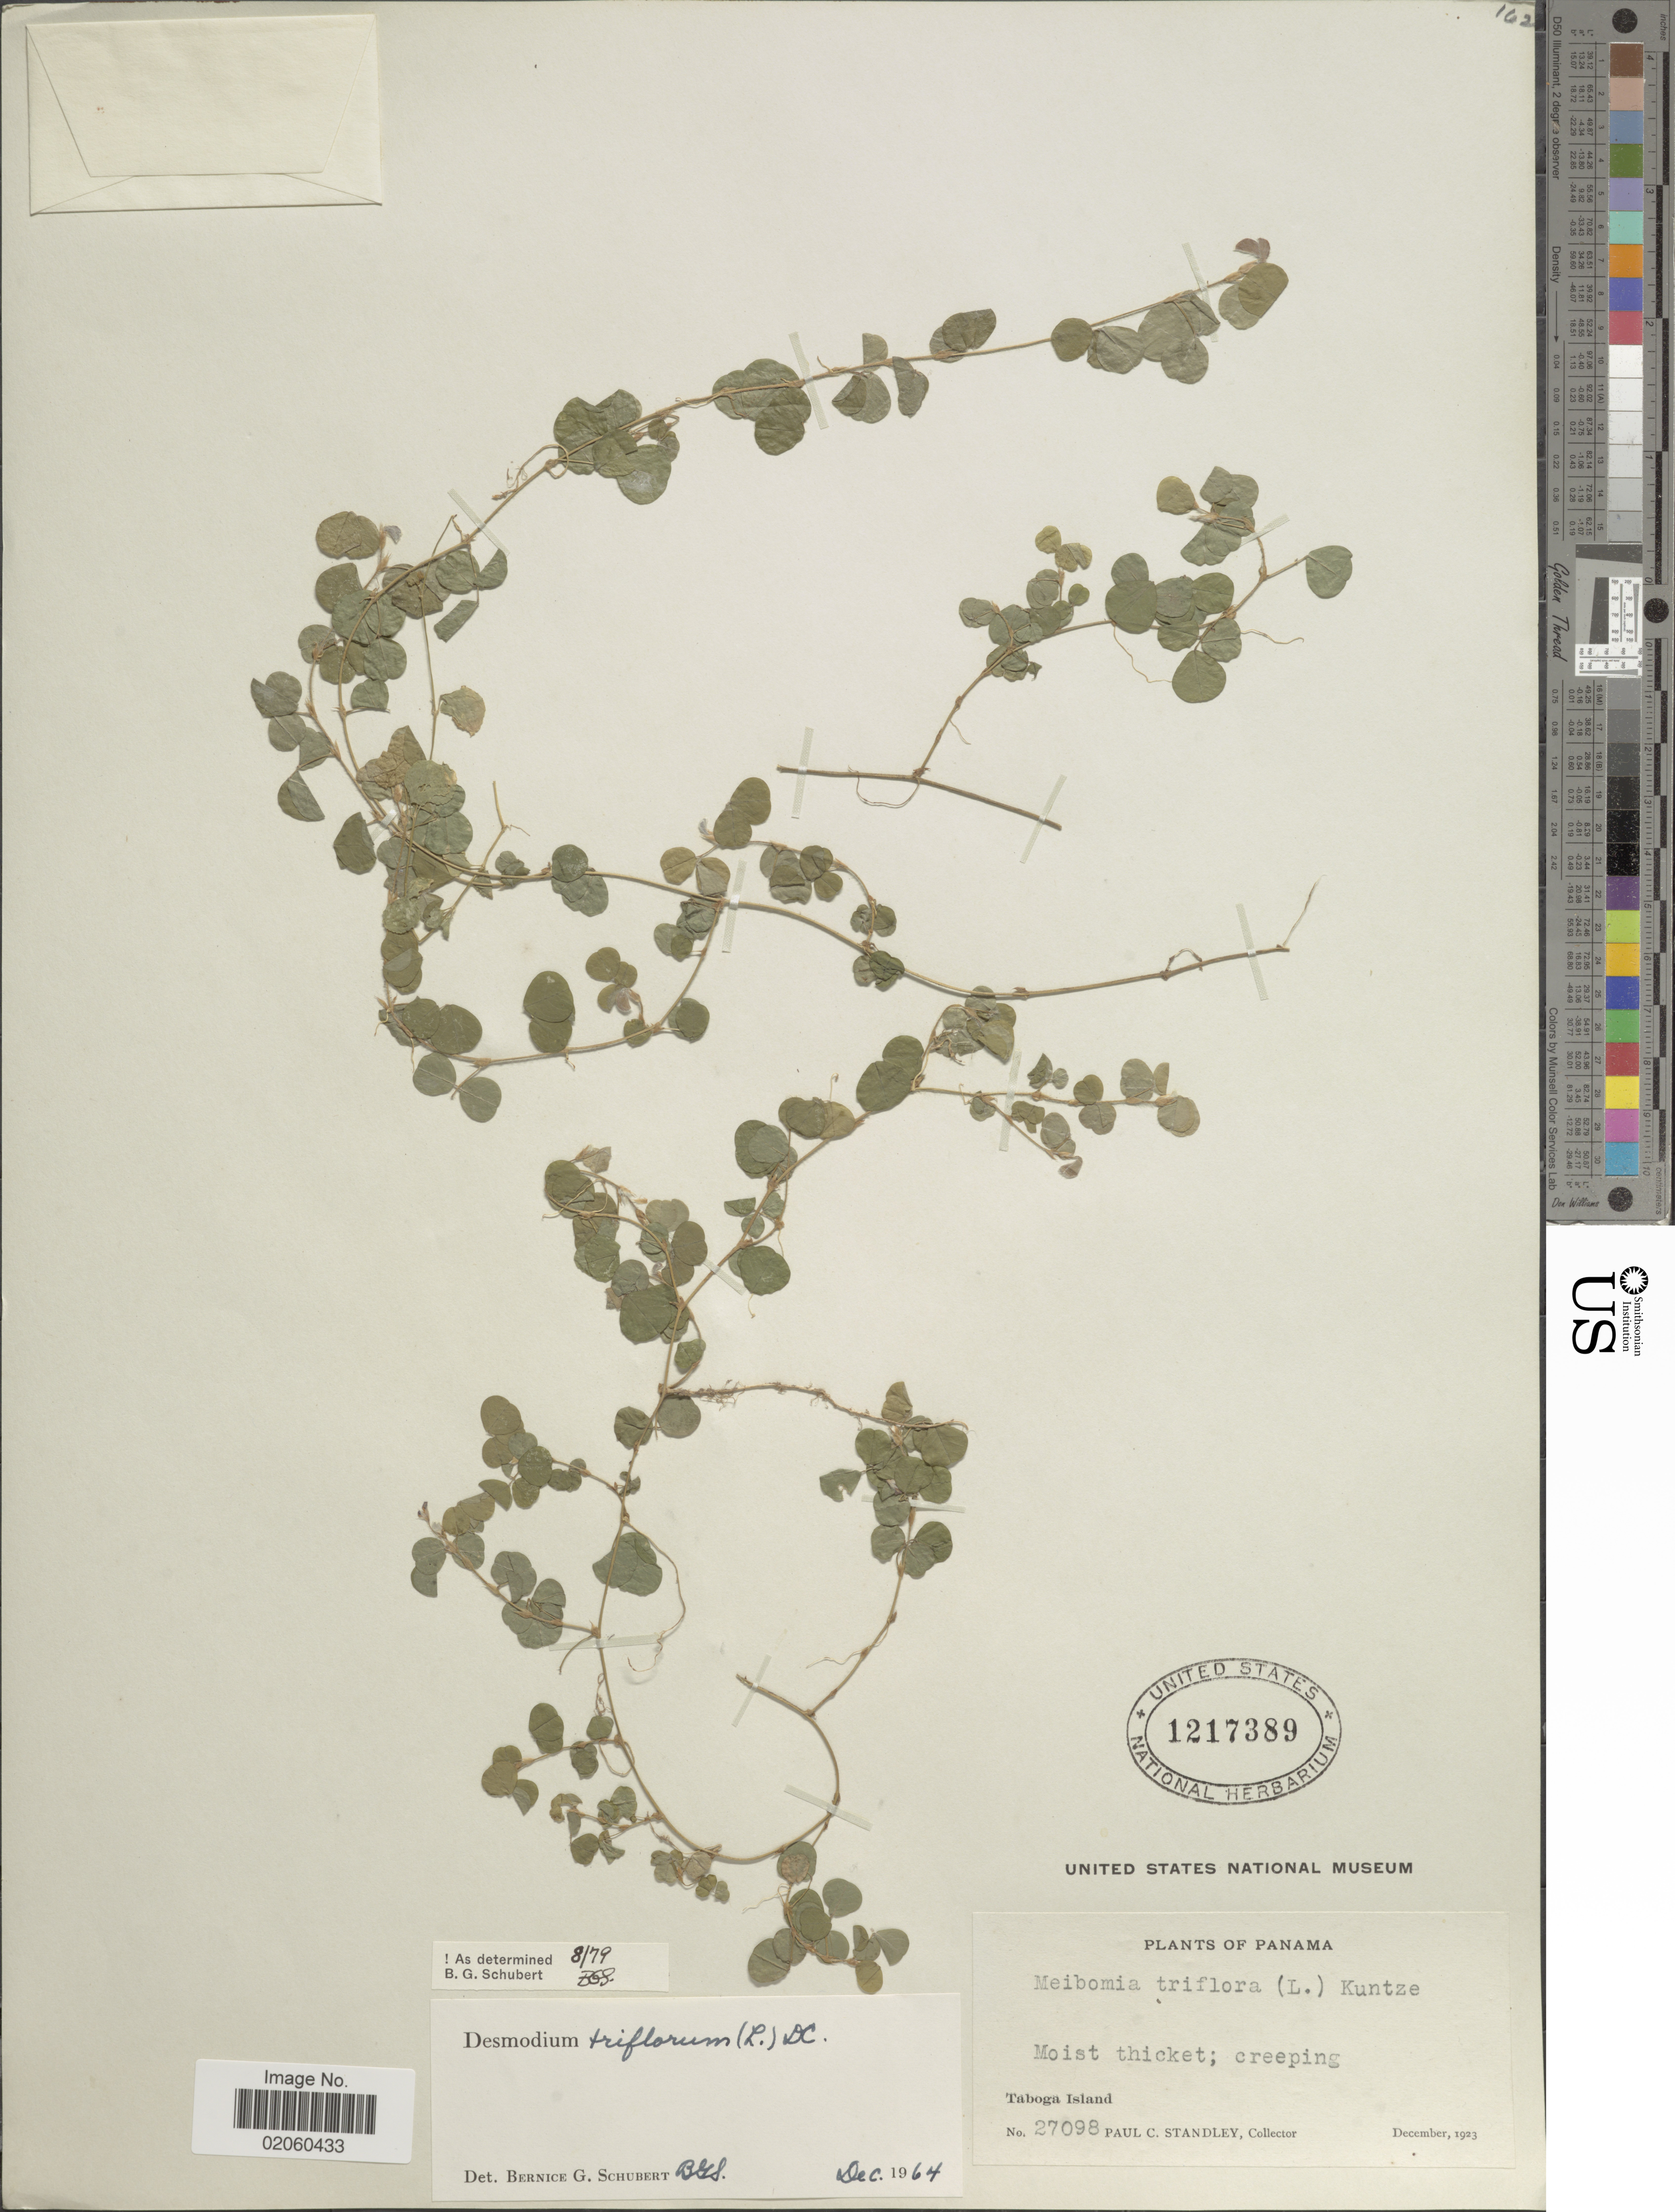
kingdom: Plantae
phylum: Tracheophyta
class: Magnoliopsida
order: Fabales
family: Fabaceae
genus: Grona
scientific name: Grona triflora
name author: (L.) H. Ohashi & K. Ohashi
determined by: Strong, Mark T., (BOT), Smithsonian Institution - National Museum of Natural History (UNITED STATES)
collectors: P. C. Standley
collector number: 27098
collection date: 1923-12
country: Panama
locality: Taboga Island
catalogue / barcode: US 1217389